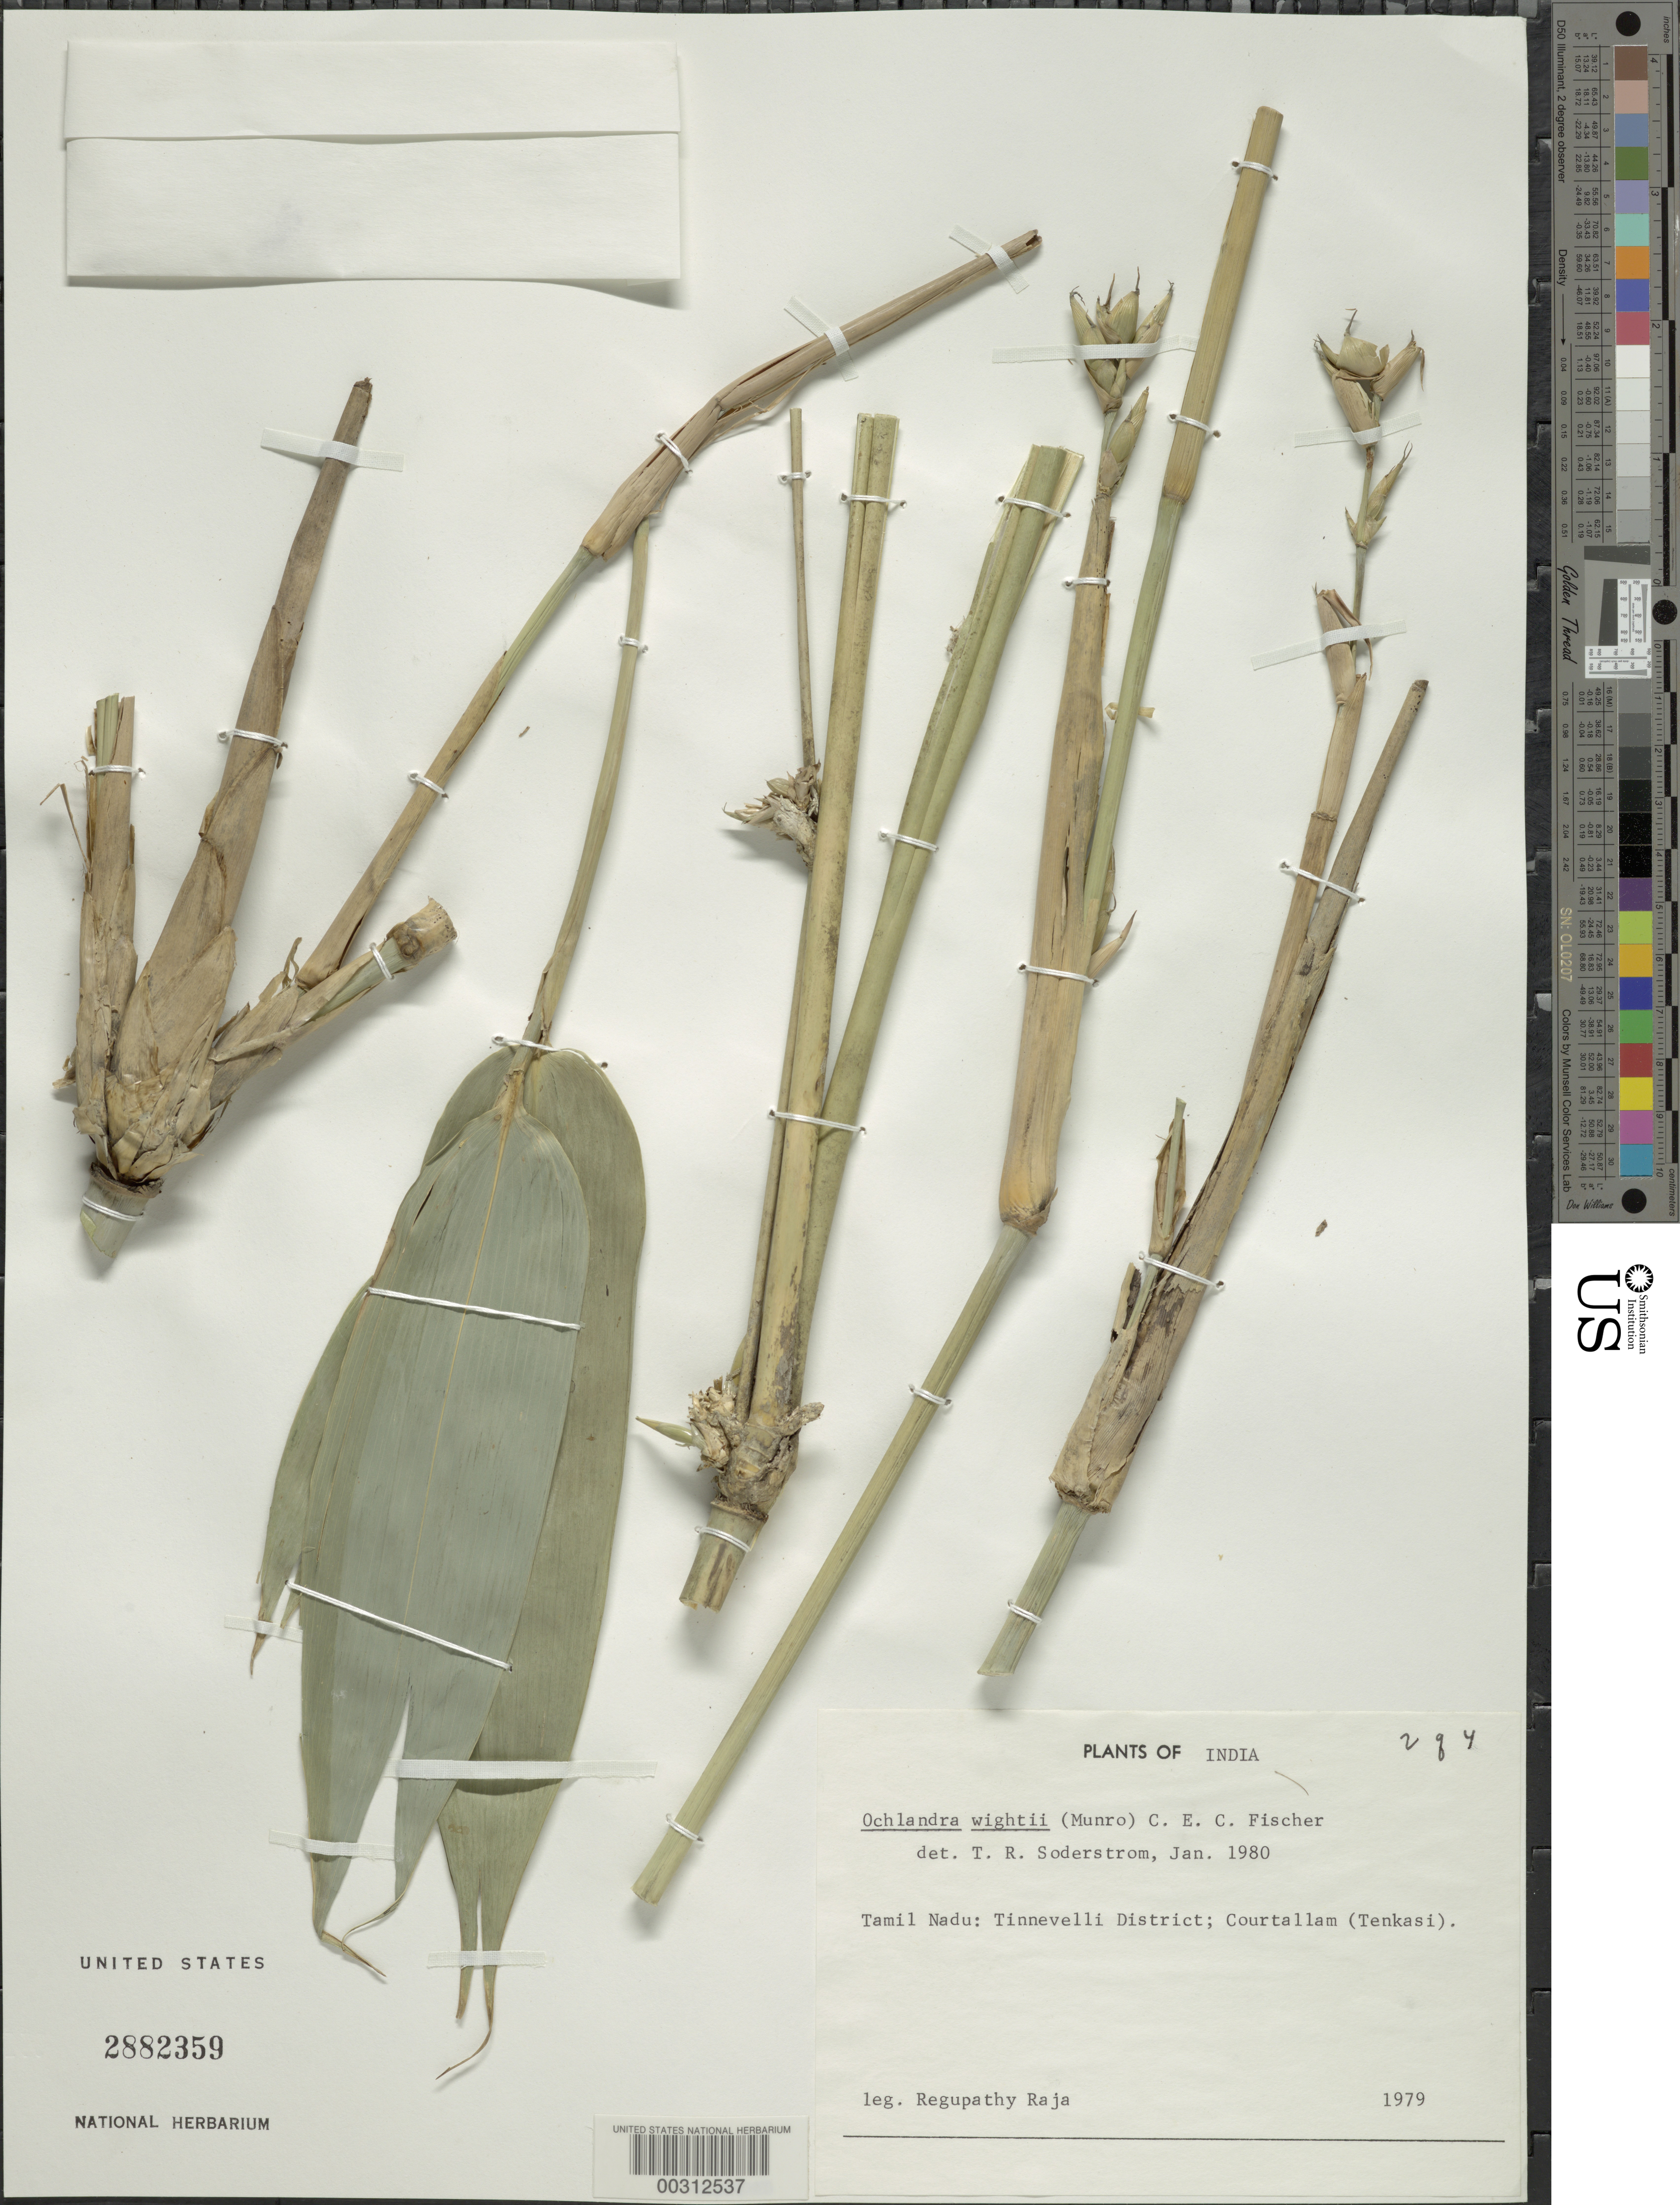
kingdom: Plantae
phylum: Tracheophyta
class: Liliopsida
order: Poales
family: Poaceae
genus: Ochlandra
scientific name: Ochlandra wightii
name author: (Munro) C.E.C. Fisch.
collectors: R. Raja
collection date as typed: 1979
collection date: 1979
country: India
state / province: Tamil Nadu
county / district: Tirunelveli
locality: Tinnevelli district, courtallam. [tinnevelli = tirunelveli.]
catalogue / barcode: US 2882359